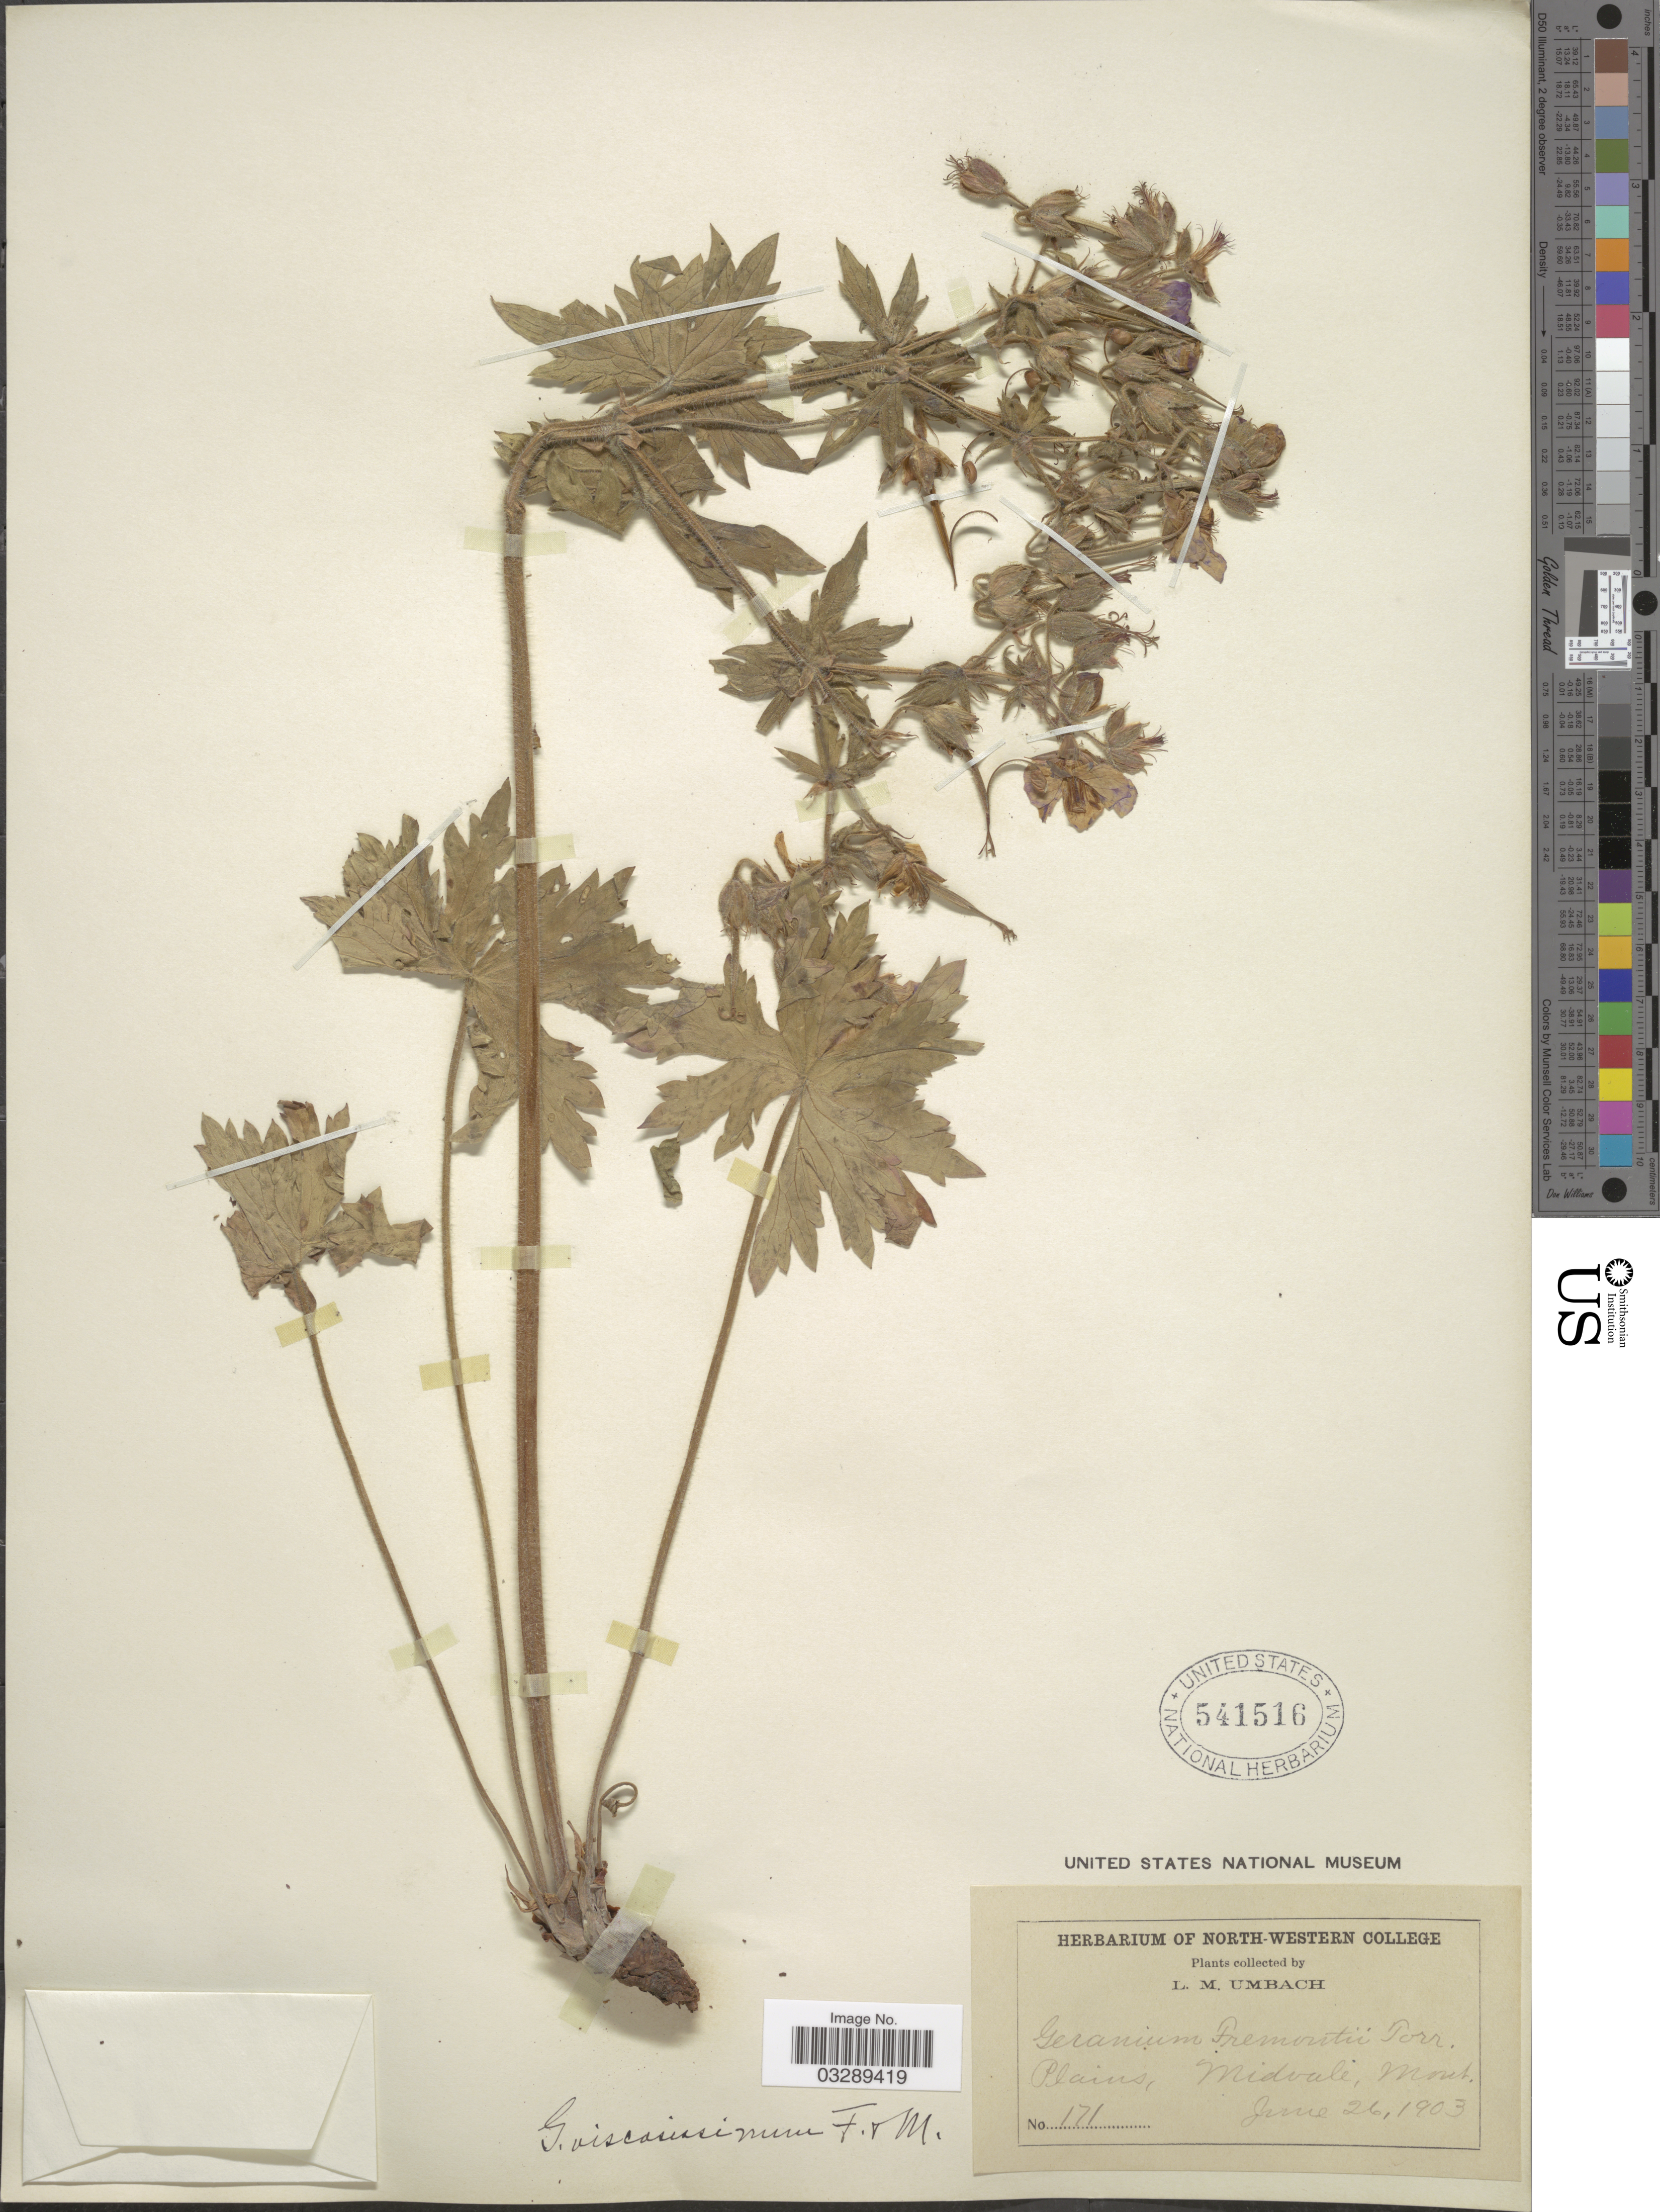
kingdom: Plantae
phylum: Tracheophyta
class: Magnoliopsida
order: Geraniales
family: Geraniaceae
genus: Geranium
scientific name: Geranium viscosissimum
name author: Fisch. & C.A. Mey.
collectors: L. M. Umbach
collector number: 171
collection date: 1903-06-26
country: United States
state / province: Montana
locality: Plains, Midvale.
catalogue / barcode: US 541516